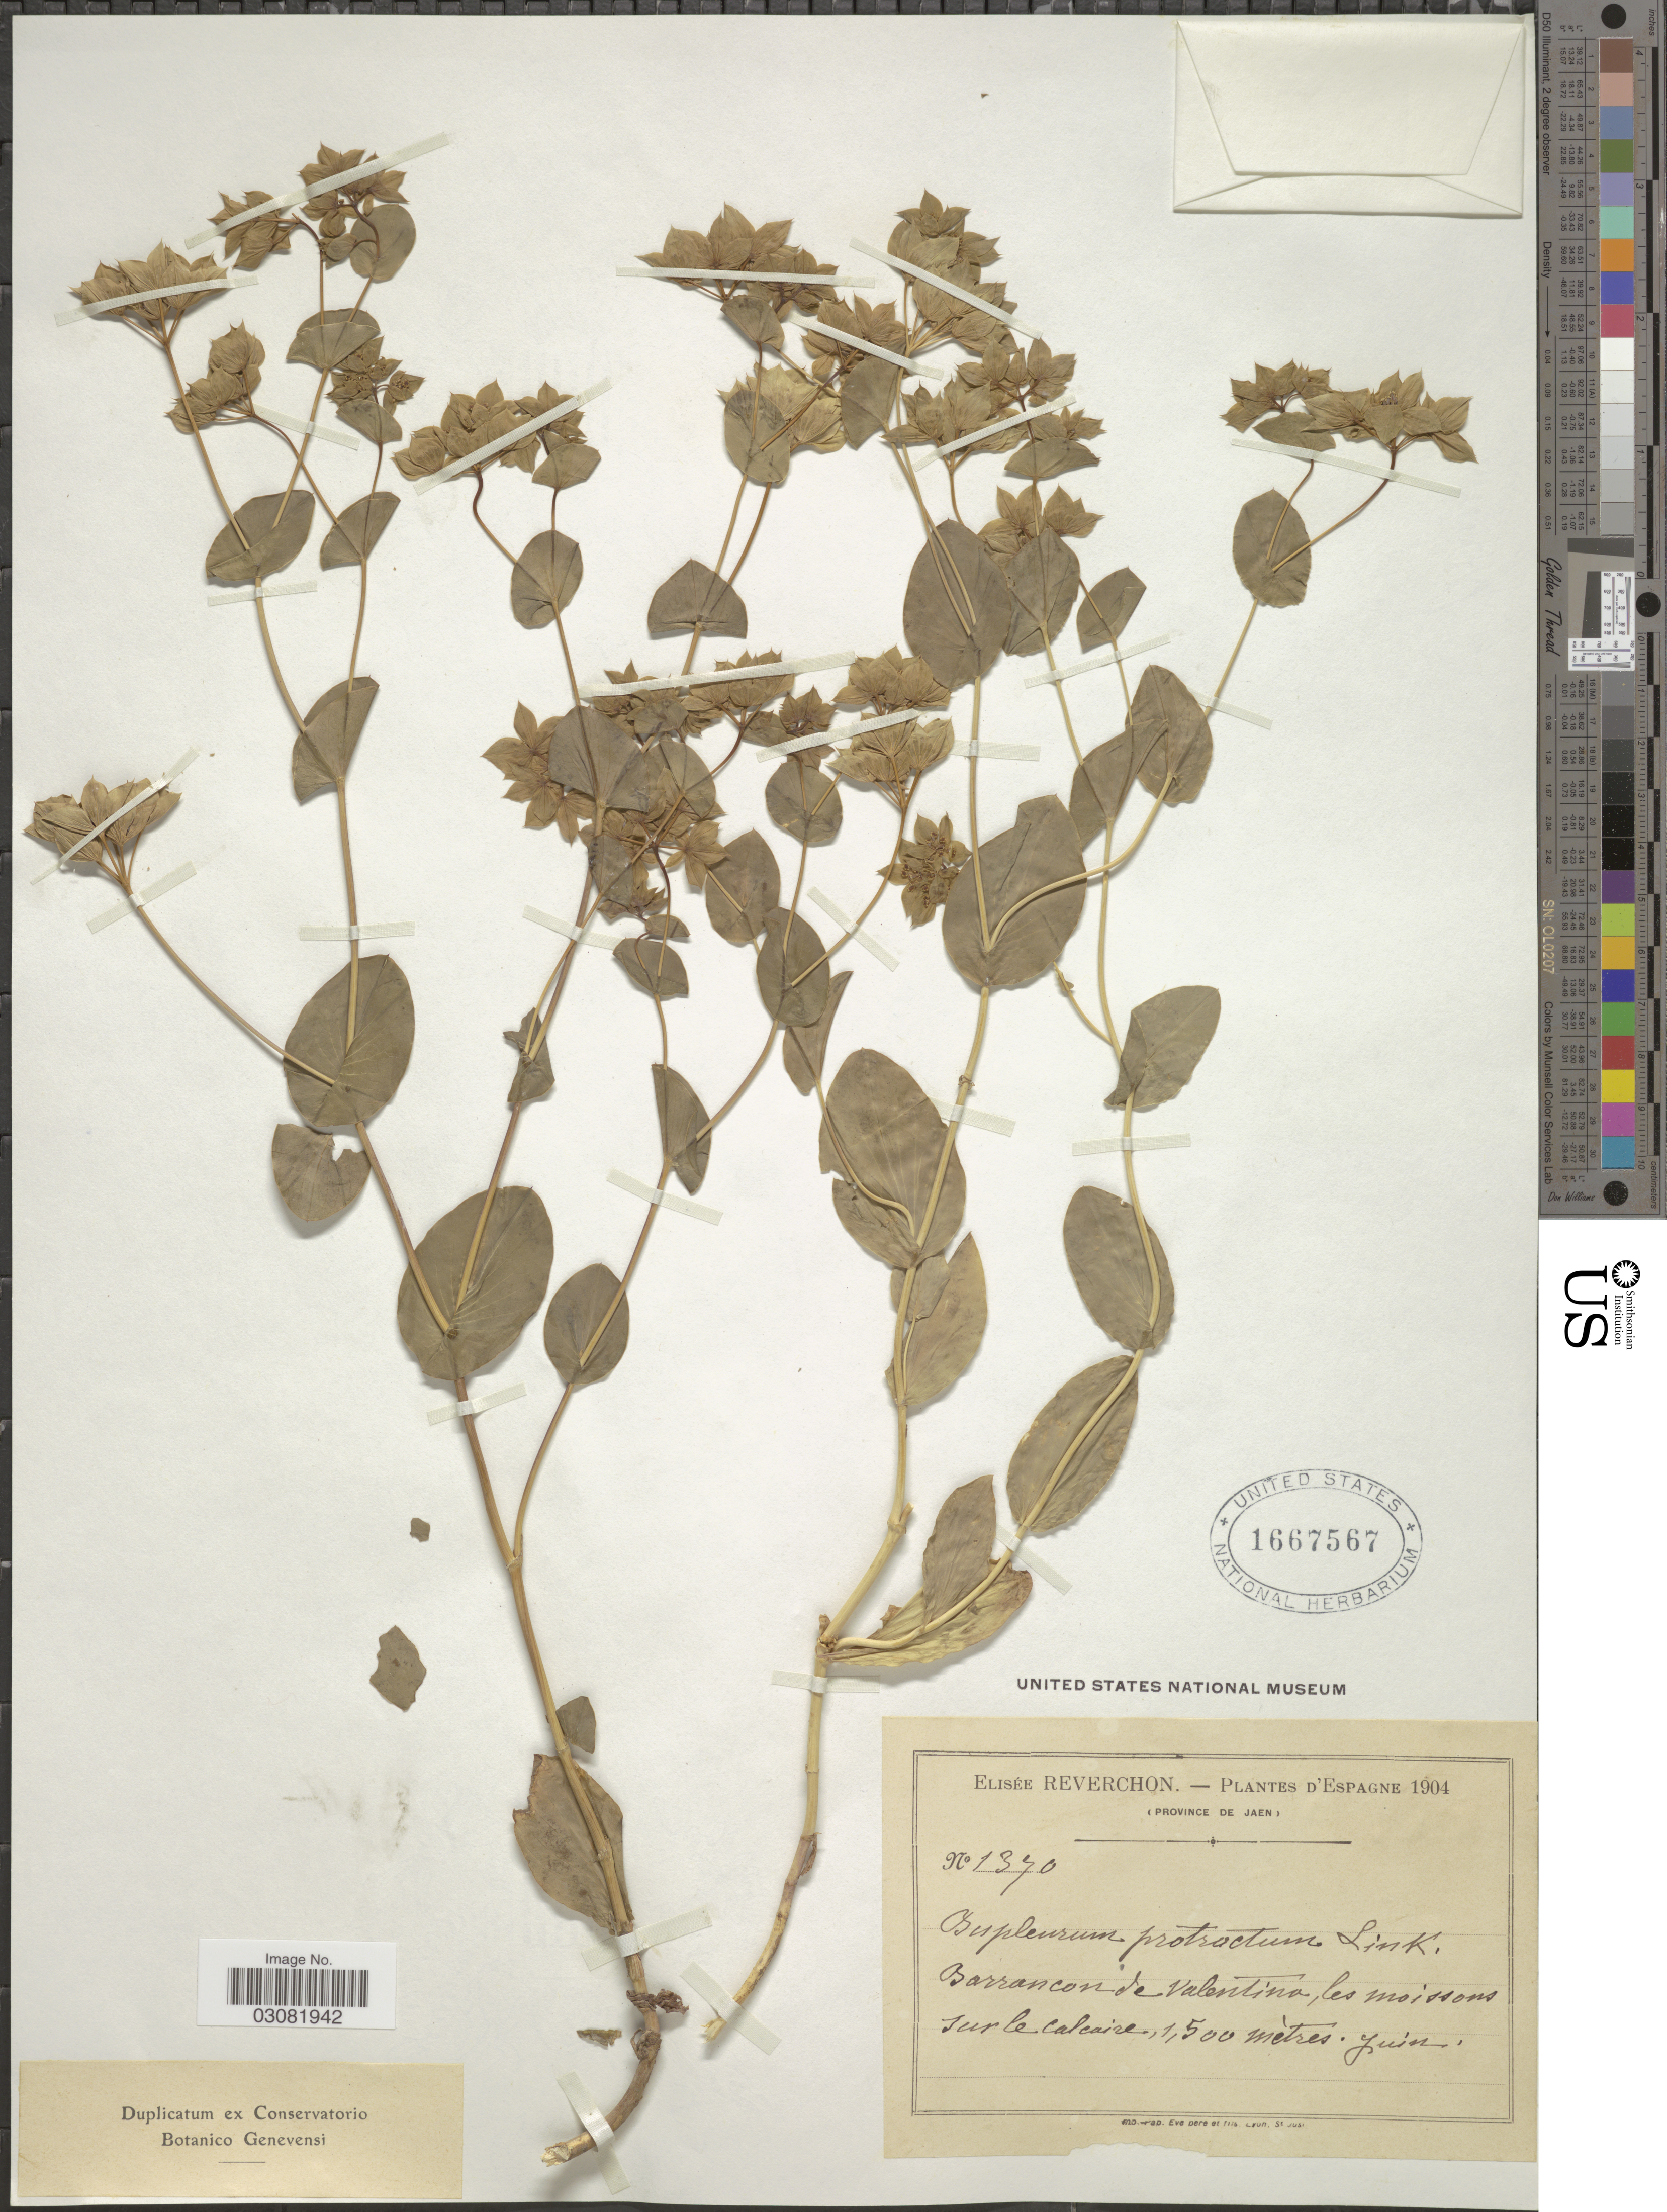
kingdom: Plantae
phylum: Tracheophyta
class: Magnoliopsida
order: Apiales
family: Apiaceae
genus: Bupleurum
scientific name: Bupleurum subovatum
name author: Link ex Spreng.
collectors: E. Reverchon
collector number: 1370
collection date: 1904-06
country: Spain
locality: Espagne (Province de Jaen). Barrancon de Valentina, les moissons sur le calcaire.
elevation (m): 1500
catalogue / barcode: US 1667567